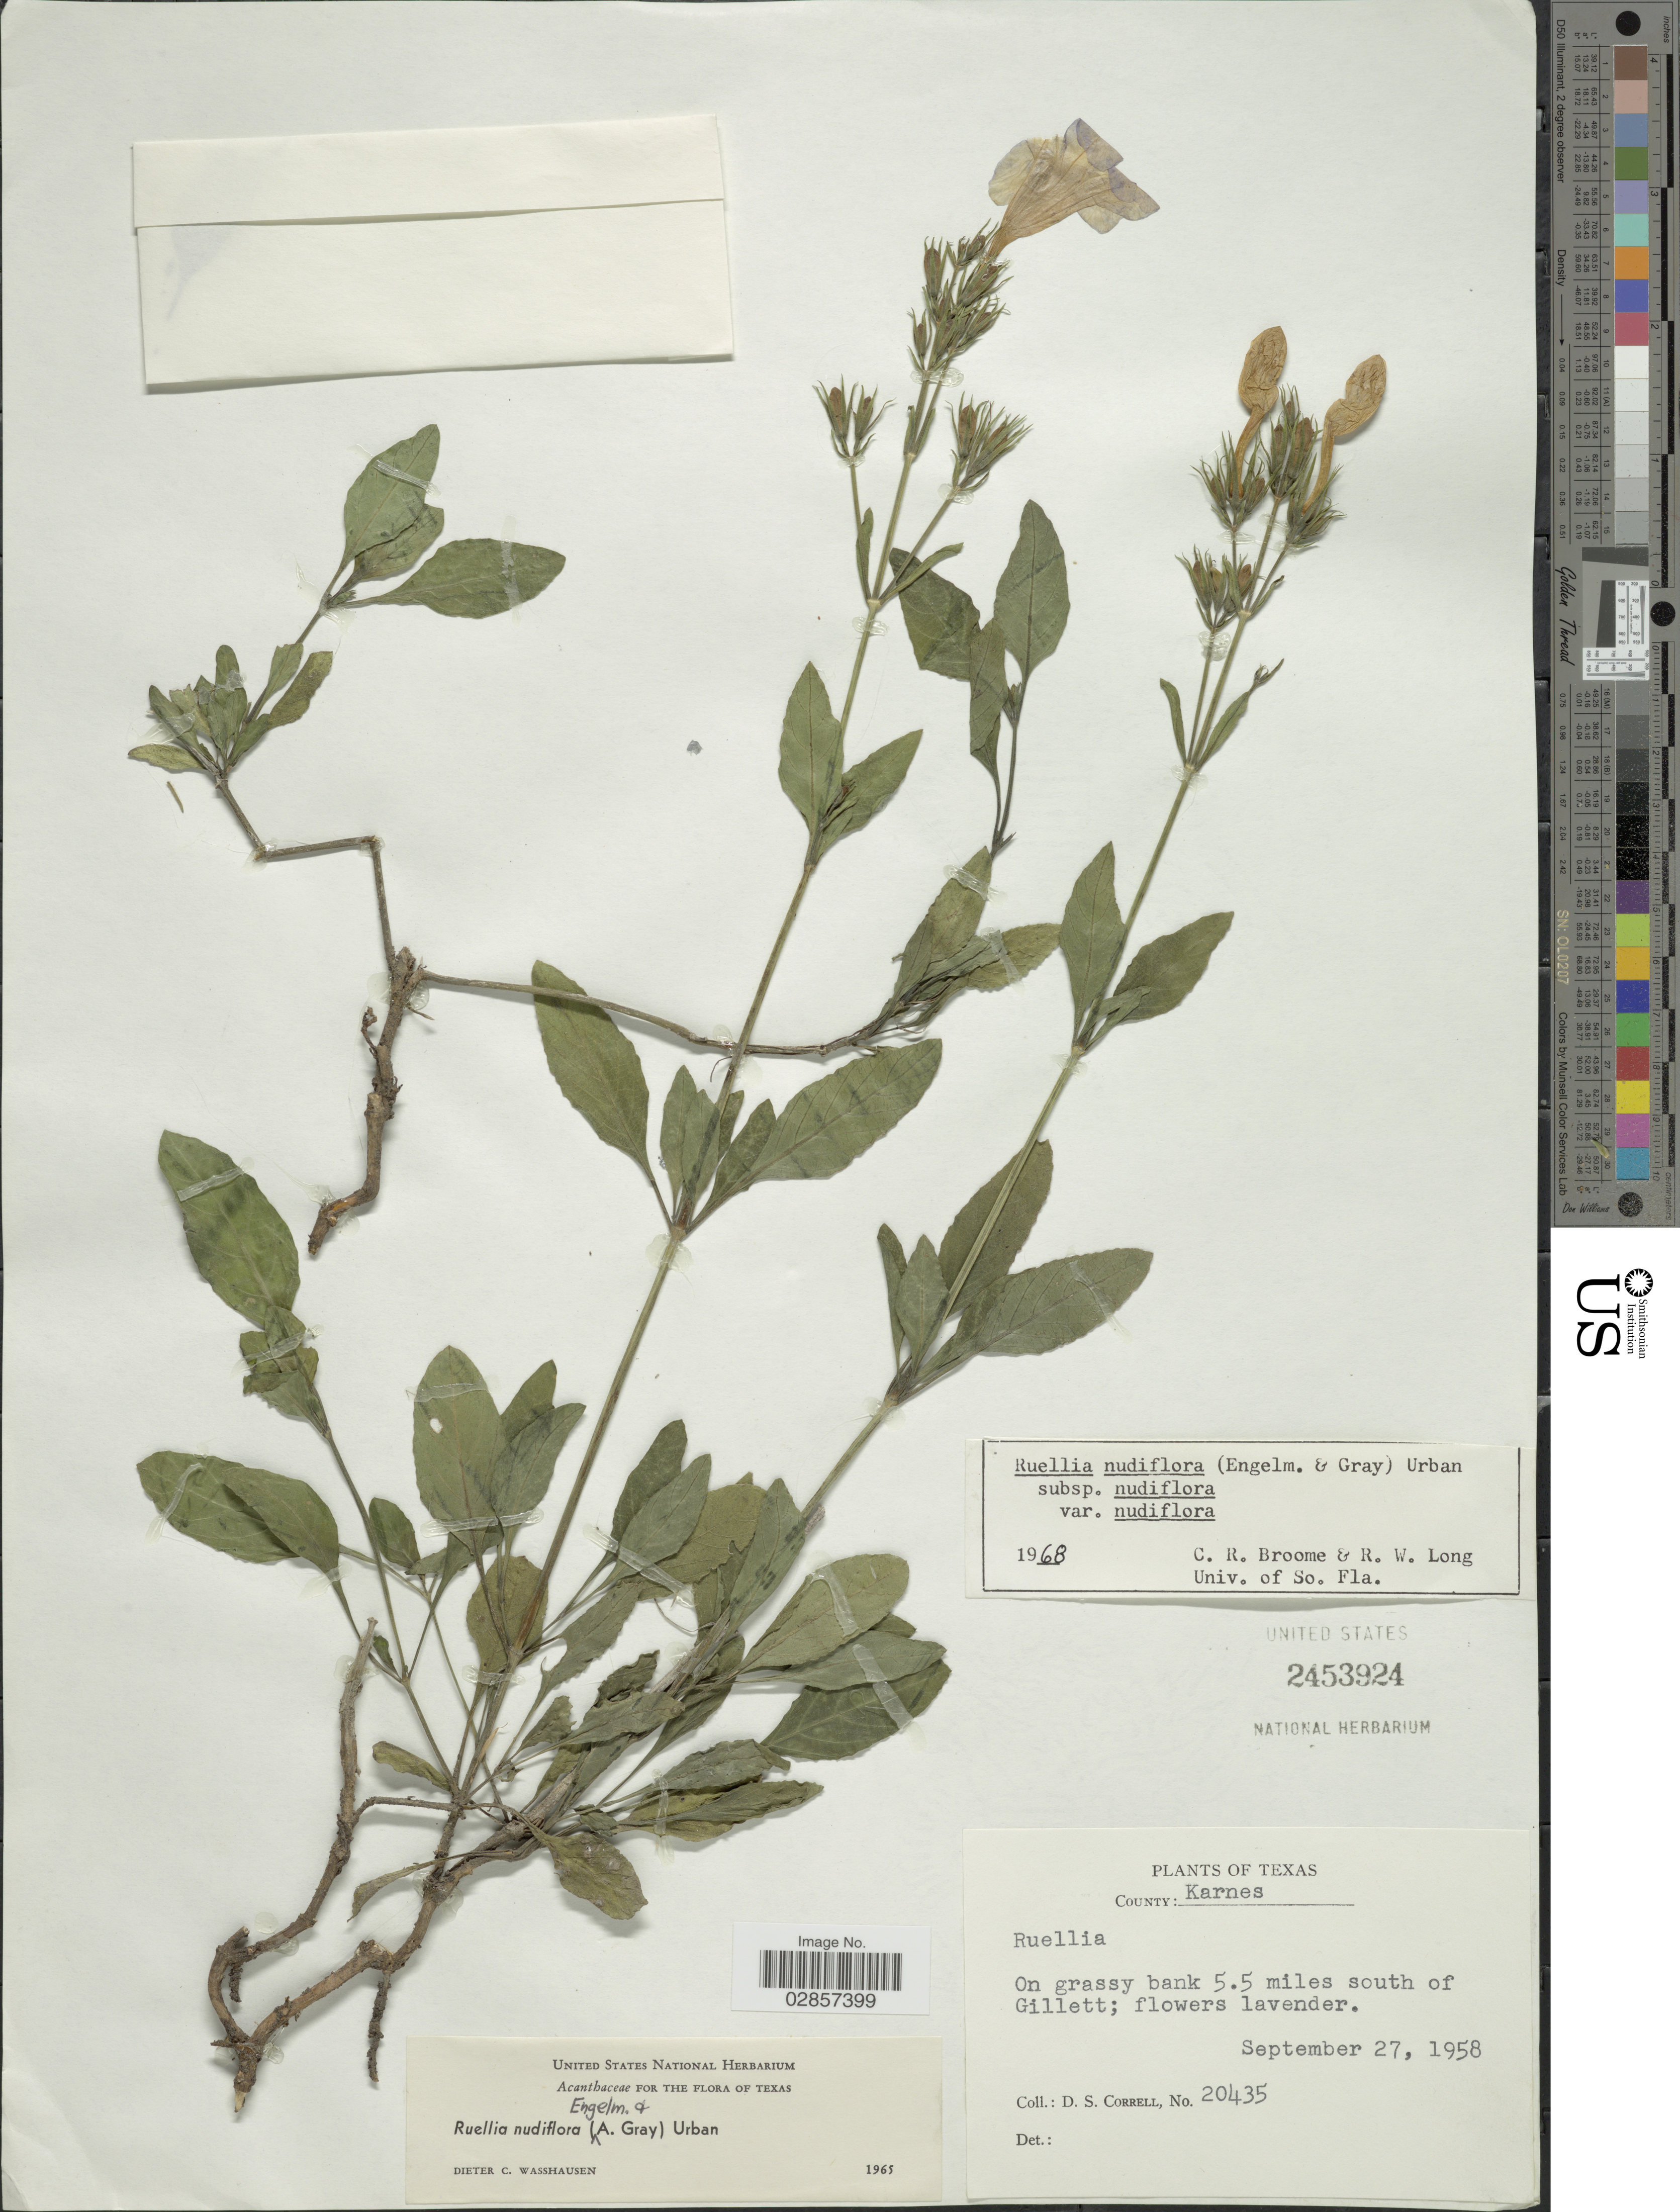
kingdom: Plantae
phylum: Tracheophyta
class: Magnoliopsida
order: Lamiales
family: Acanthaceae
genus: Ruellia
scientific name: Ruellia nudiflora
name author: (Engelm. & A. Gray) Urb.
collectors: D. S. Correll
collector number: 20435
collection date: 1958-09-27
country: United States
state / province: Texas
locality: County: Karnes, On grassy bank 5.5 miles south of Gillett.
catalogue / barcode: US 2453924